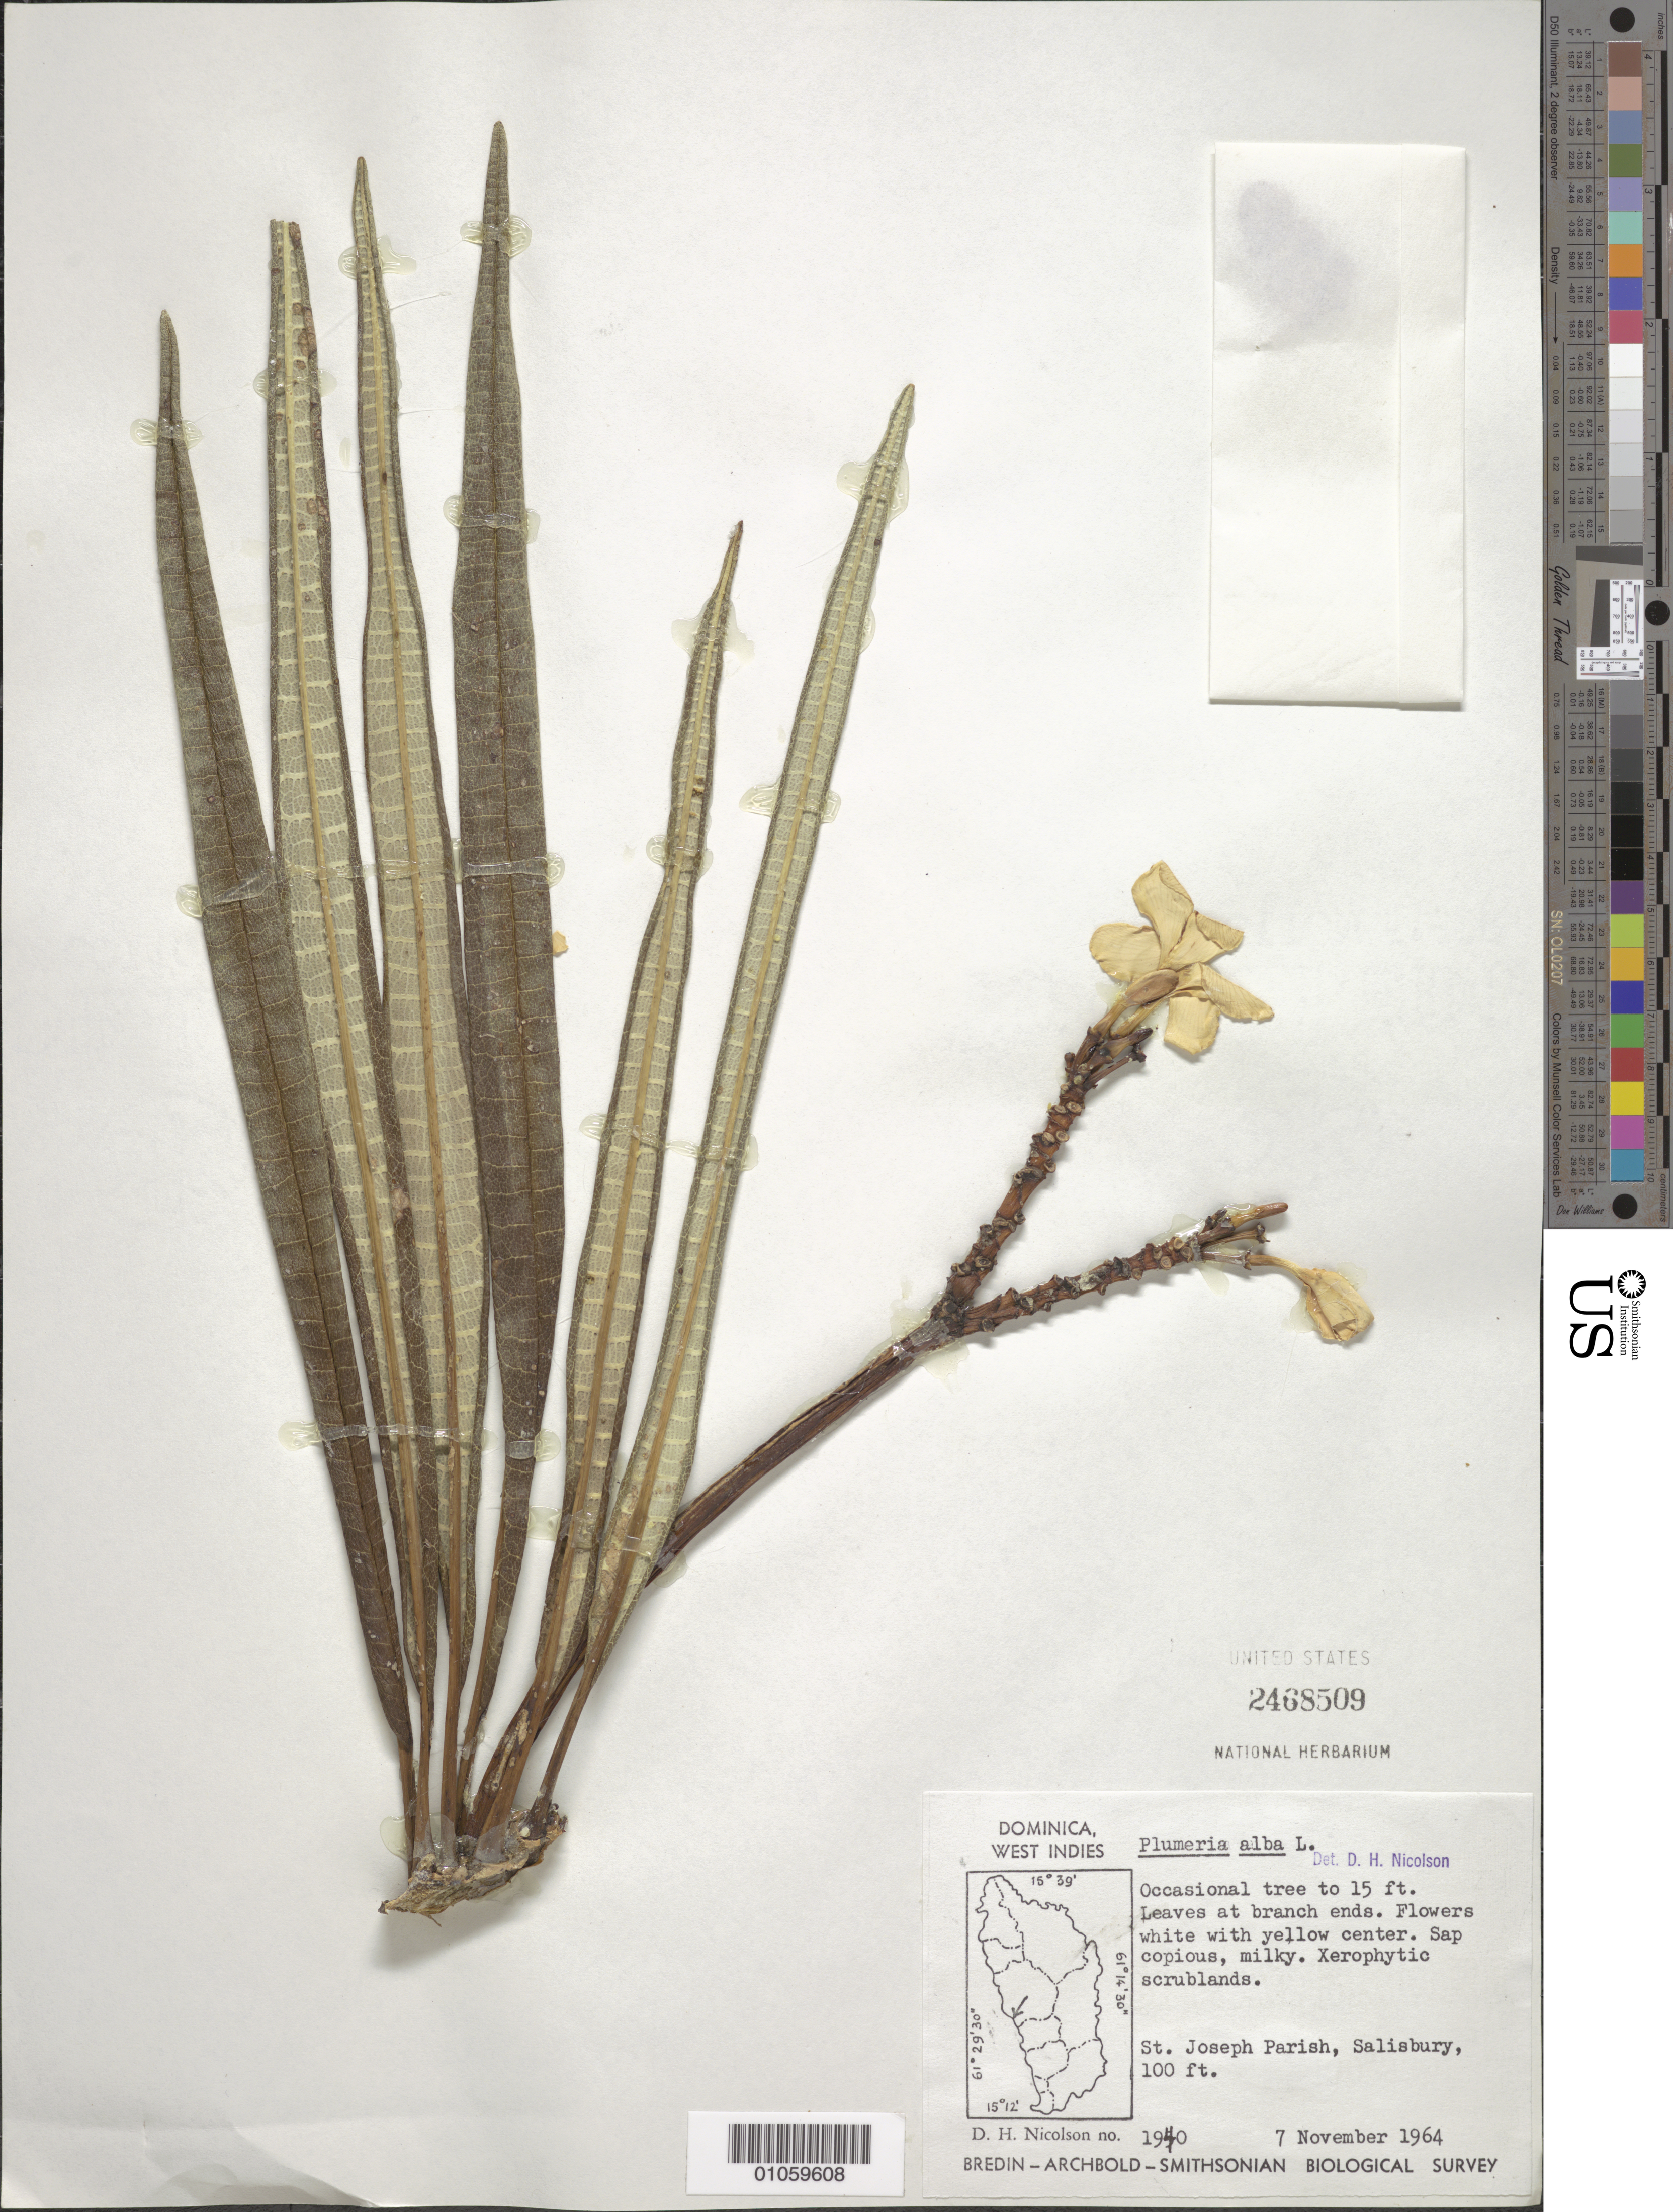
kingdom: Plantae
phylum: Tracheophyta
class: Magnoliopsida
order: Gentianales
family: Apocynaceae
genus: Plumeria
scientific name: Plumeria alba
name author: L.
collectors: D. H. Nicolson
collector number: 1940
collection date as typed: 07 Nov 1964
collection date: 1964-11-07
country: Dominica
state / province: St. Joseph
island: Dominica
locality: Salisbury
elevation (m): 30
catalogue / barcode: US 2468509